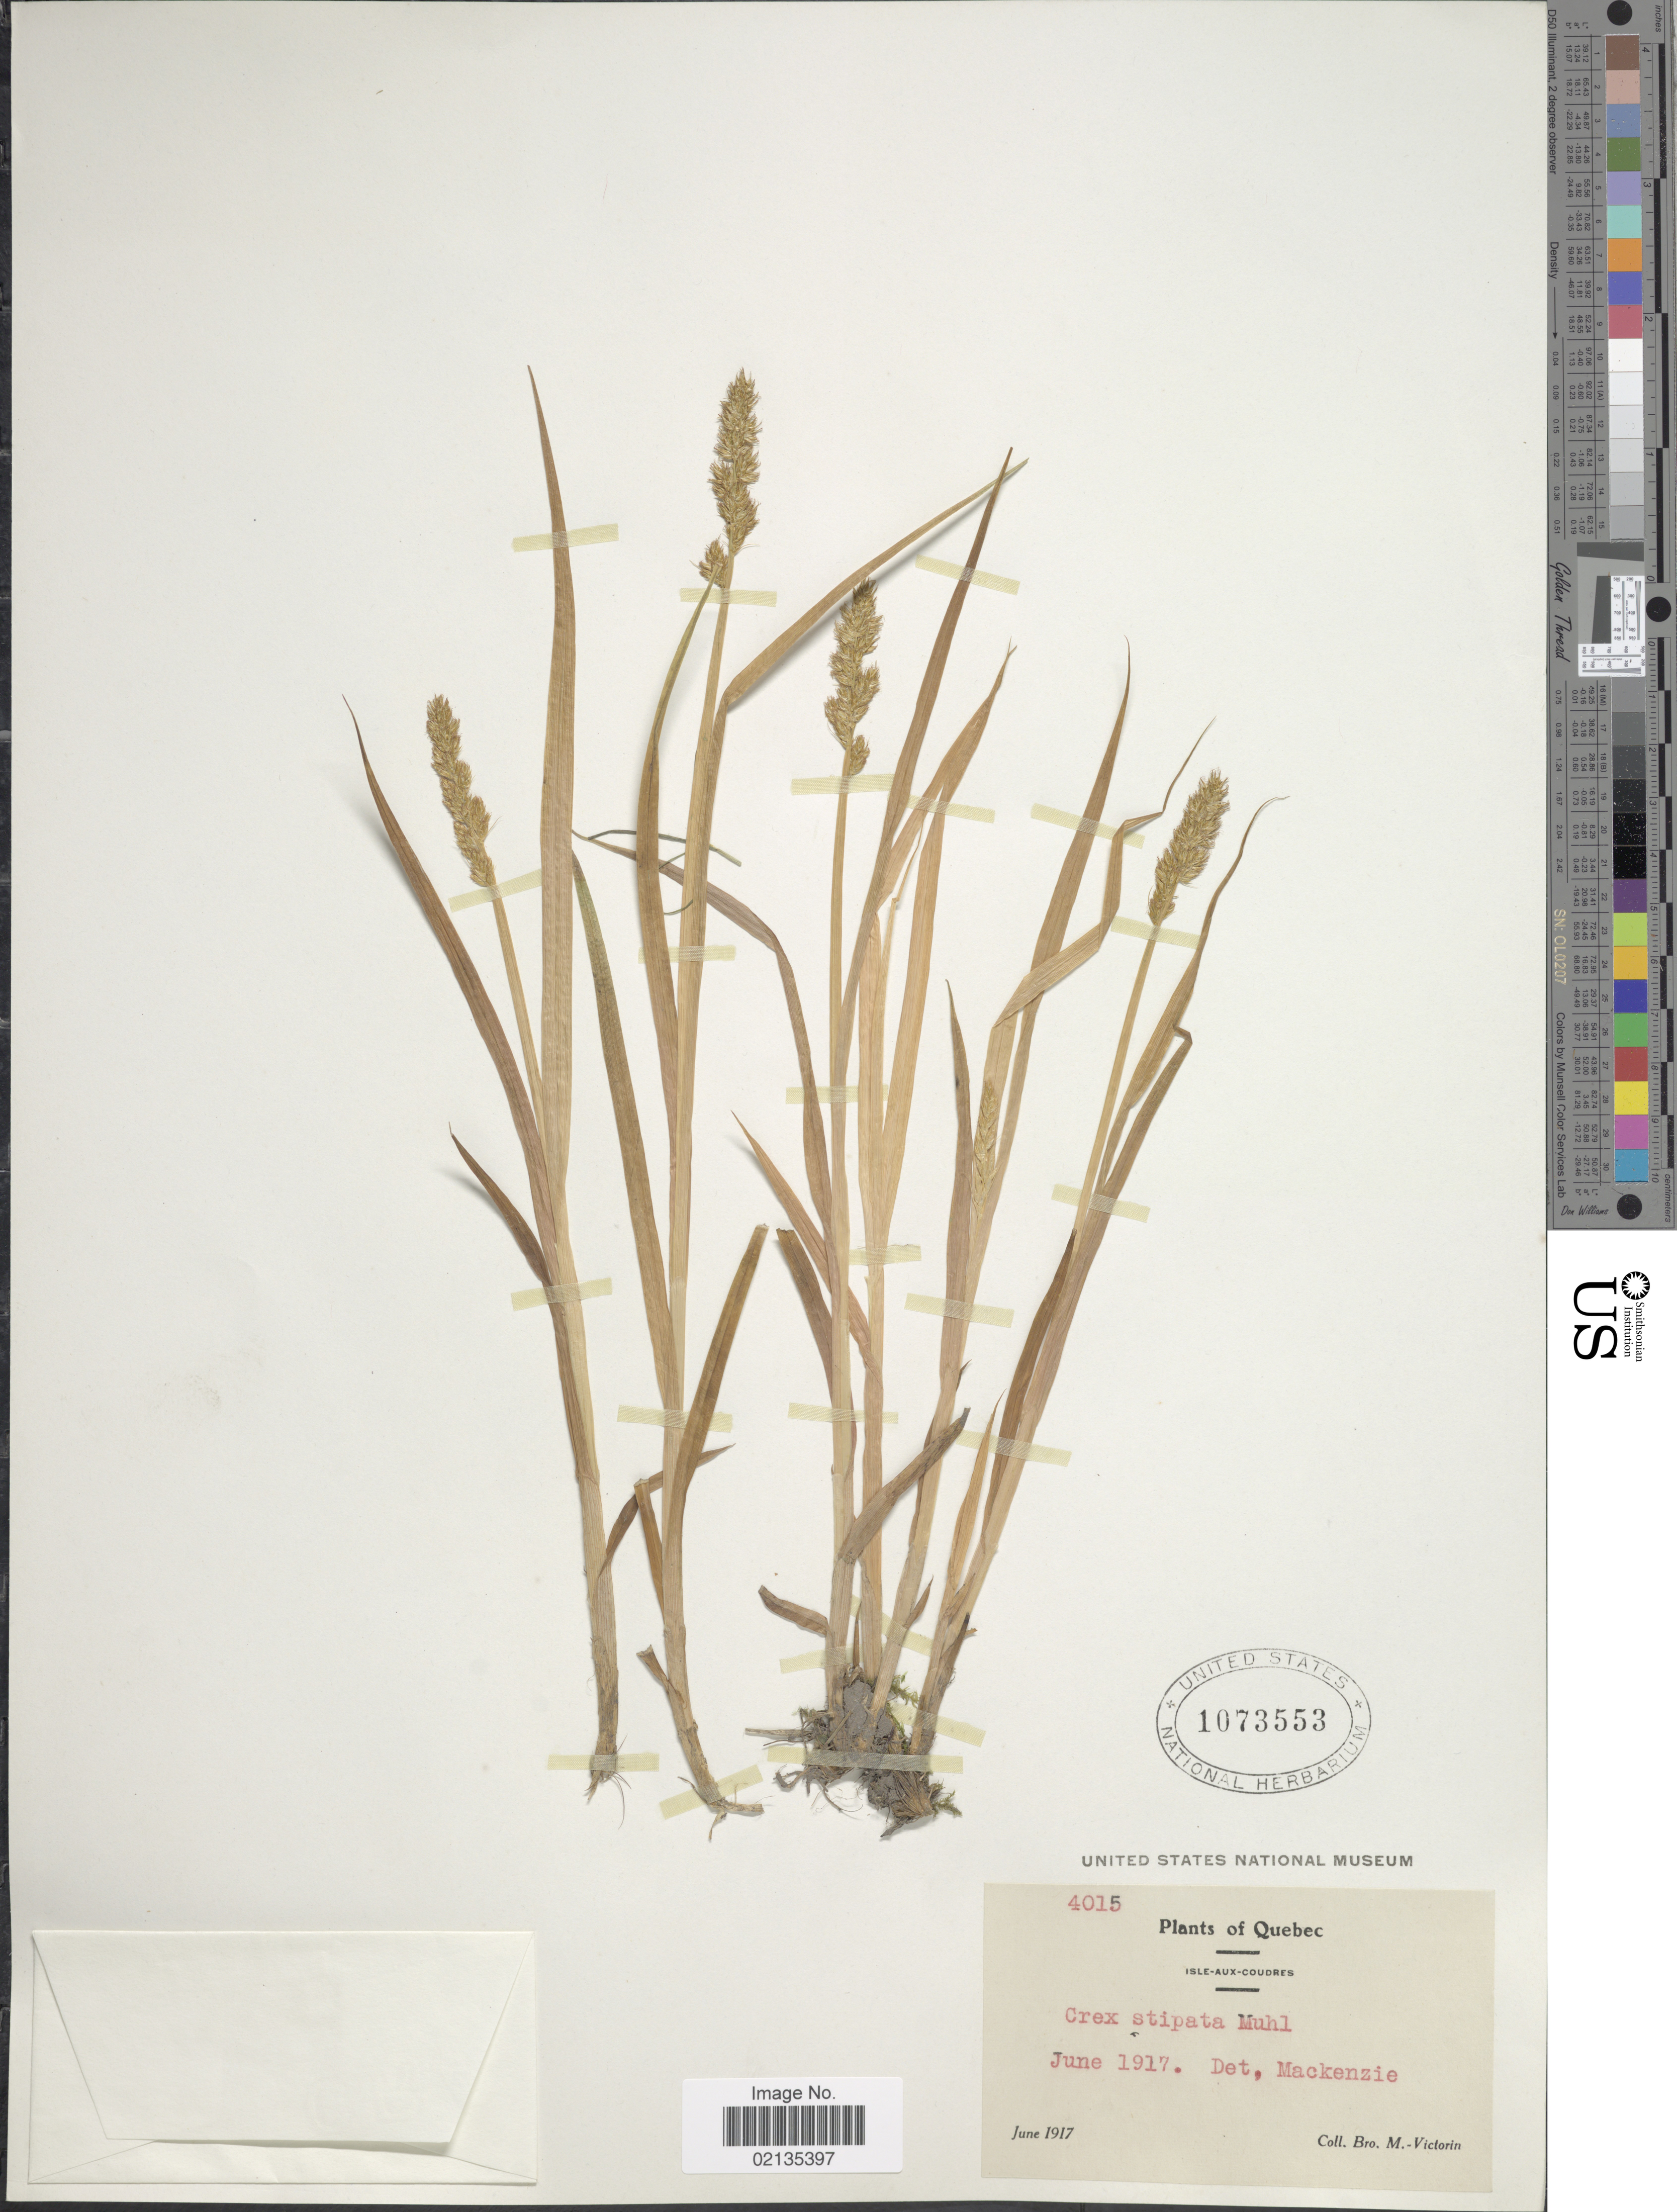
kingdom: Plantae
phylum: Tracheophyta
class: Liliopsida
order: Poales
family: Cyperaceae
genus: Carex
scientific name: Carex stipata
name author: Muhl. ex Willd.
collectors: Fr. Marie-Victorin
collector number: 4015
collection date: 1917-06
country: Canada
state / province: Quebec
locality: Isle-Aux-Coudres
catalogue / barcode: US 1073553